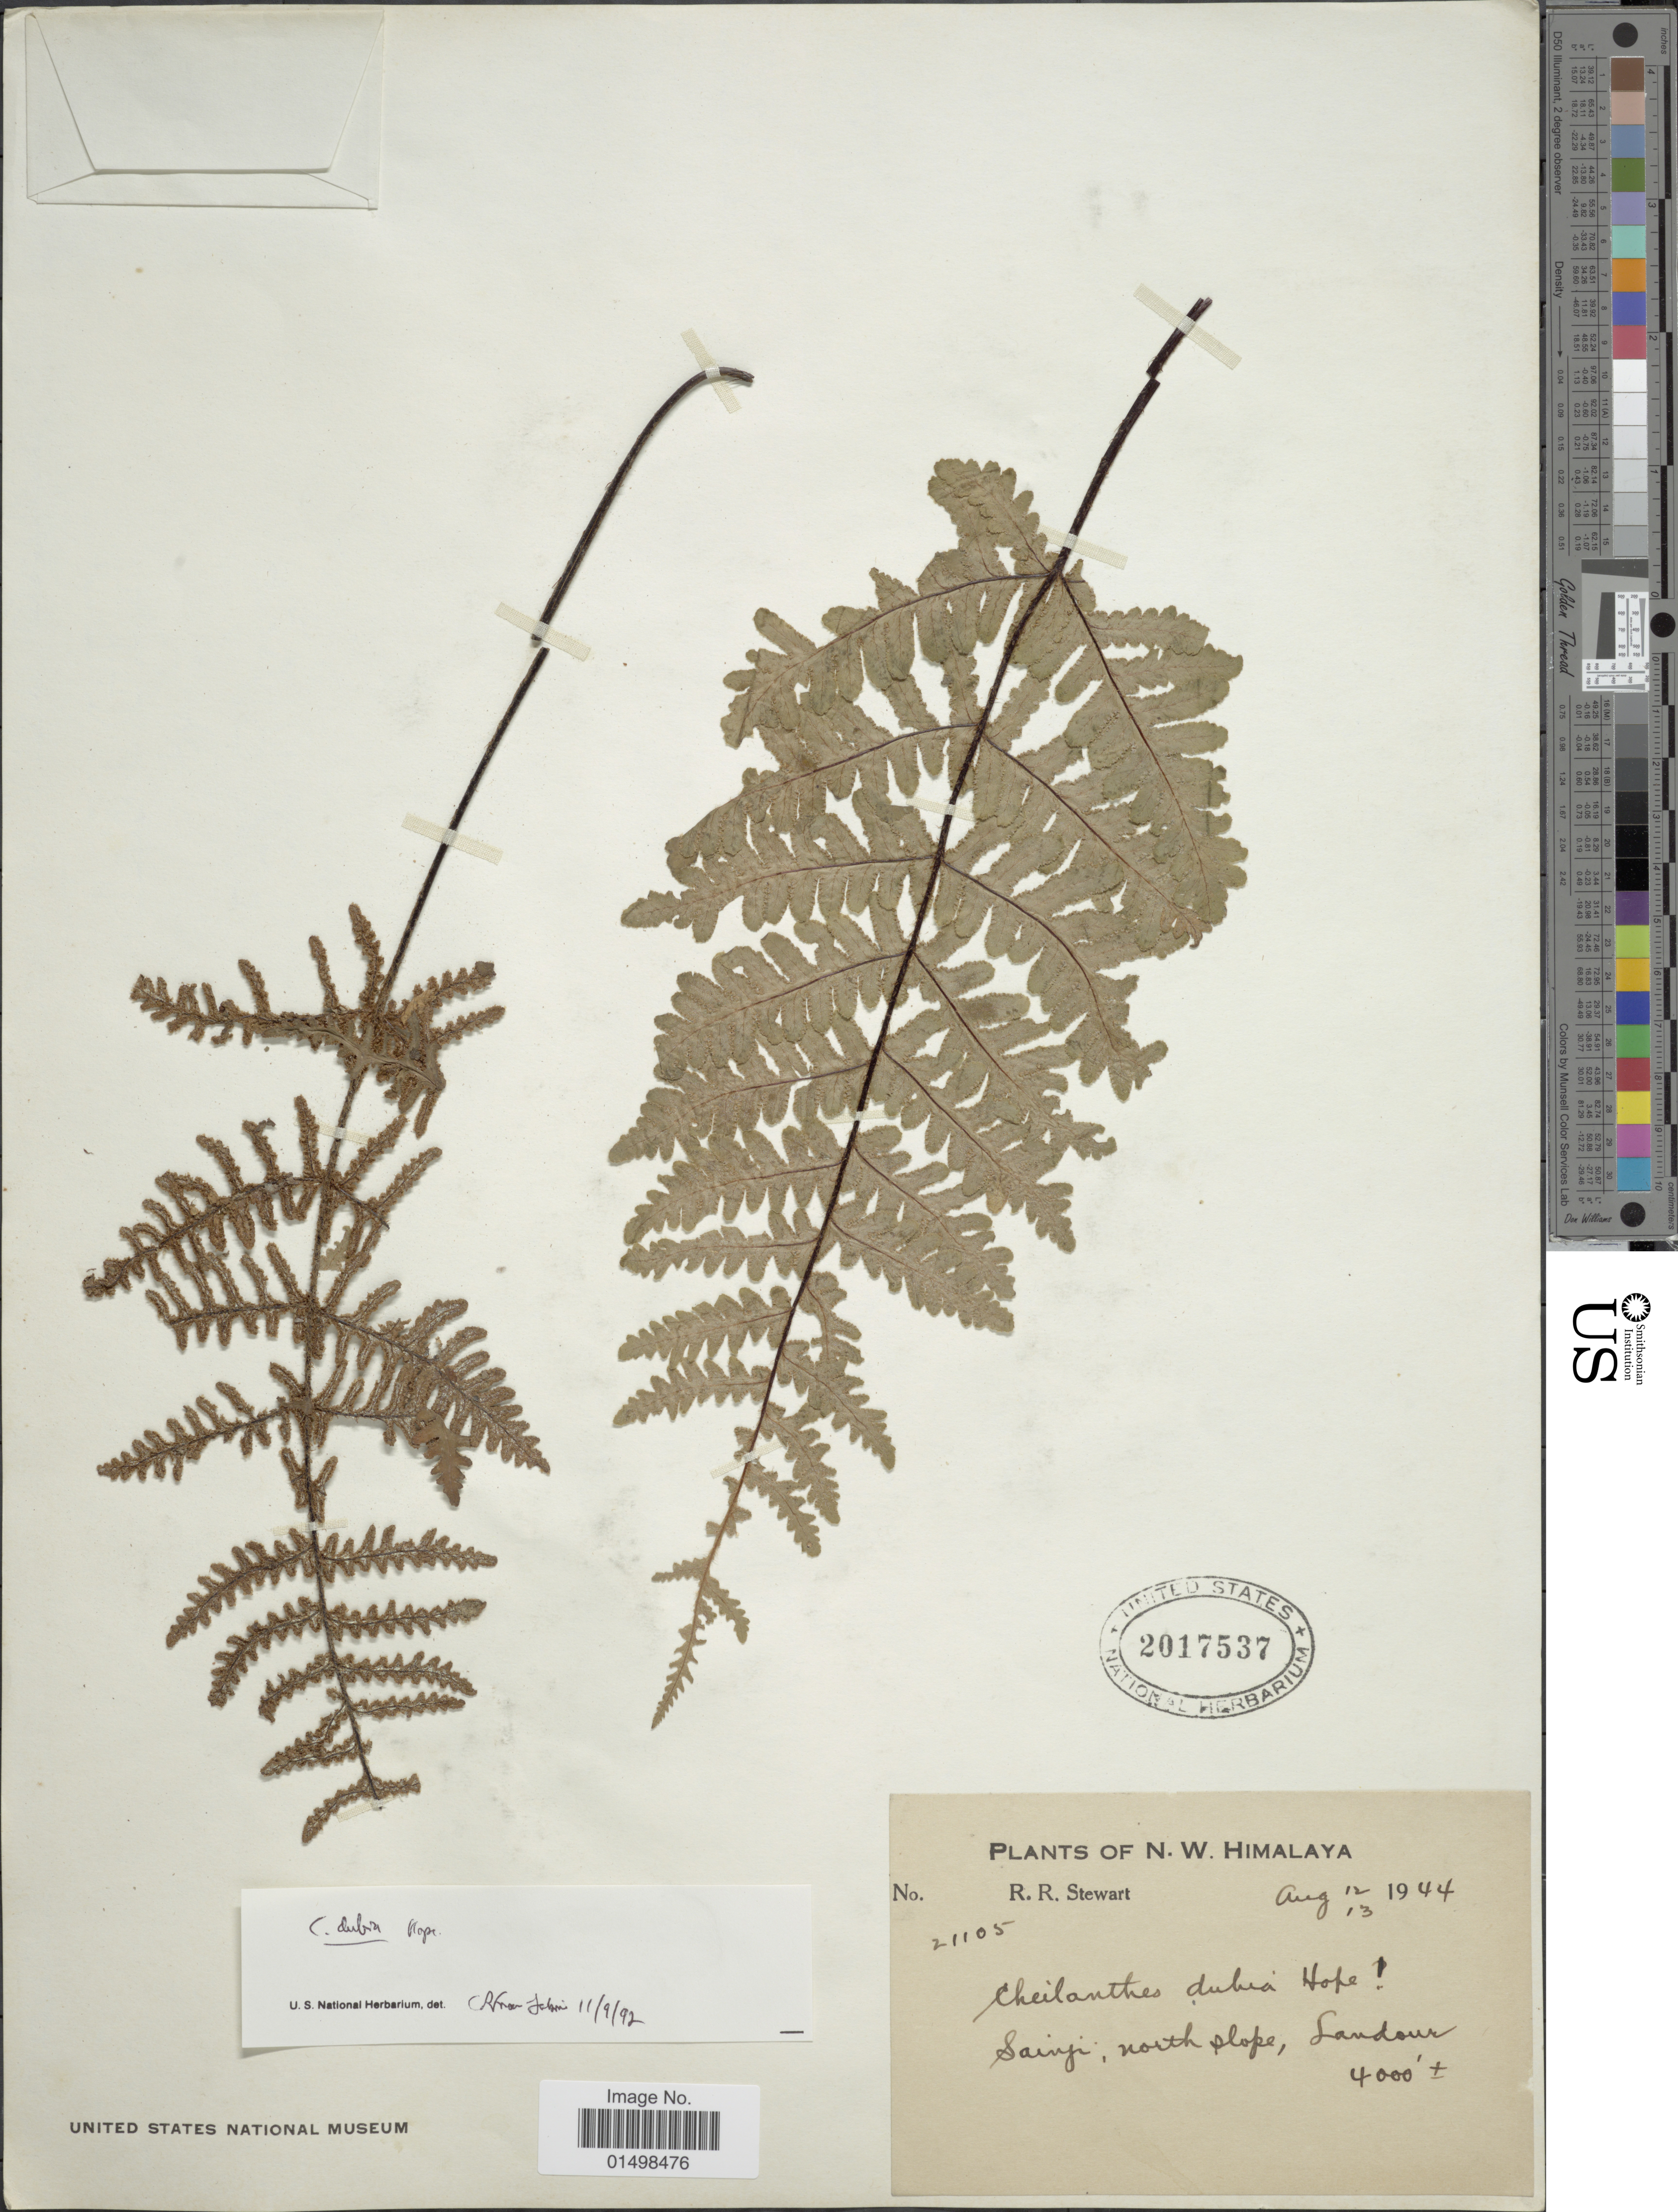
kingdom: Plantae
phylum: Tracheophyta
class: Polypodiopsida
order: Polypodiales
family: Pteridaceae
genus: Aleuritopteris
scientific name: Aleuritopteris dubia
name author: (C. Hope) Ching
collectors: R. R. Stewart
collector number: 21105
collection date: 1944-08-12/1944-08-13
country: India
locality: Plants of N. W. Himalaya, Sainji, north slope, Landour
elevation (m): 1219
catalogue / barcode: US 2017537